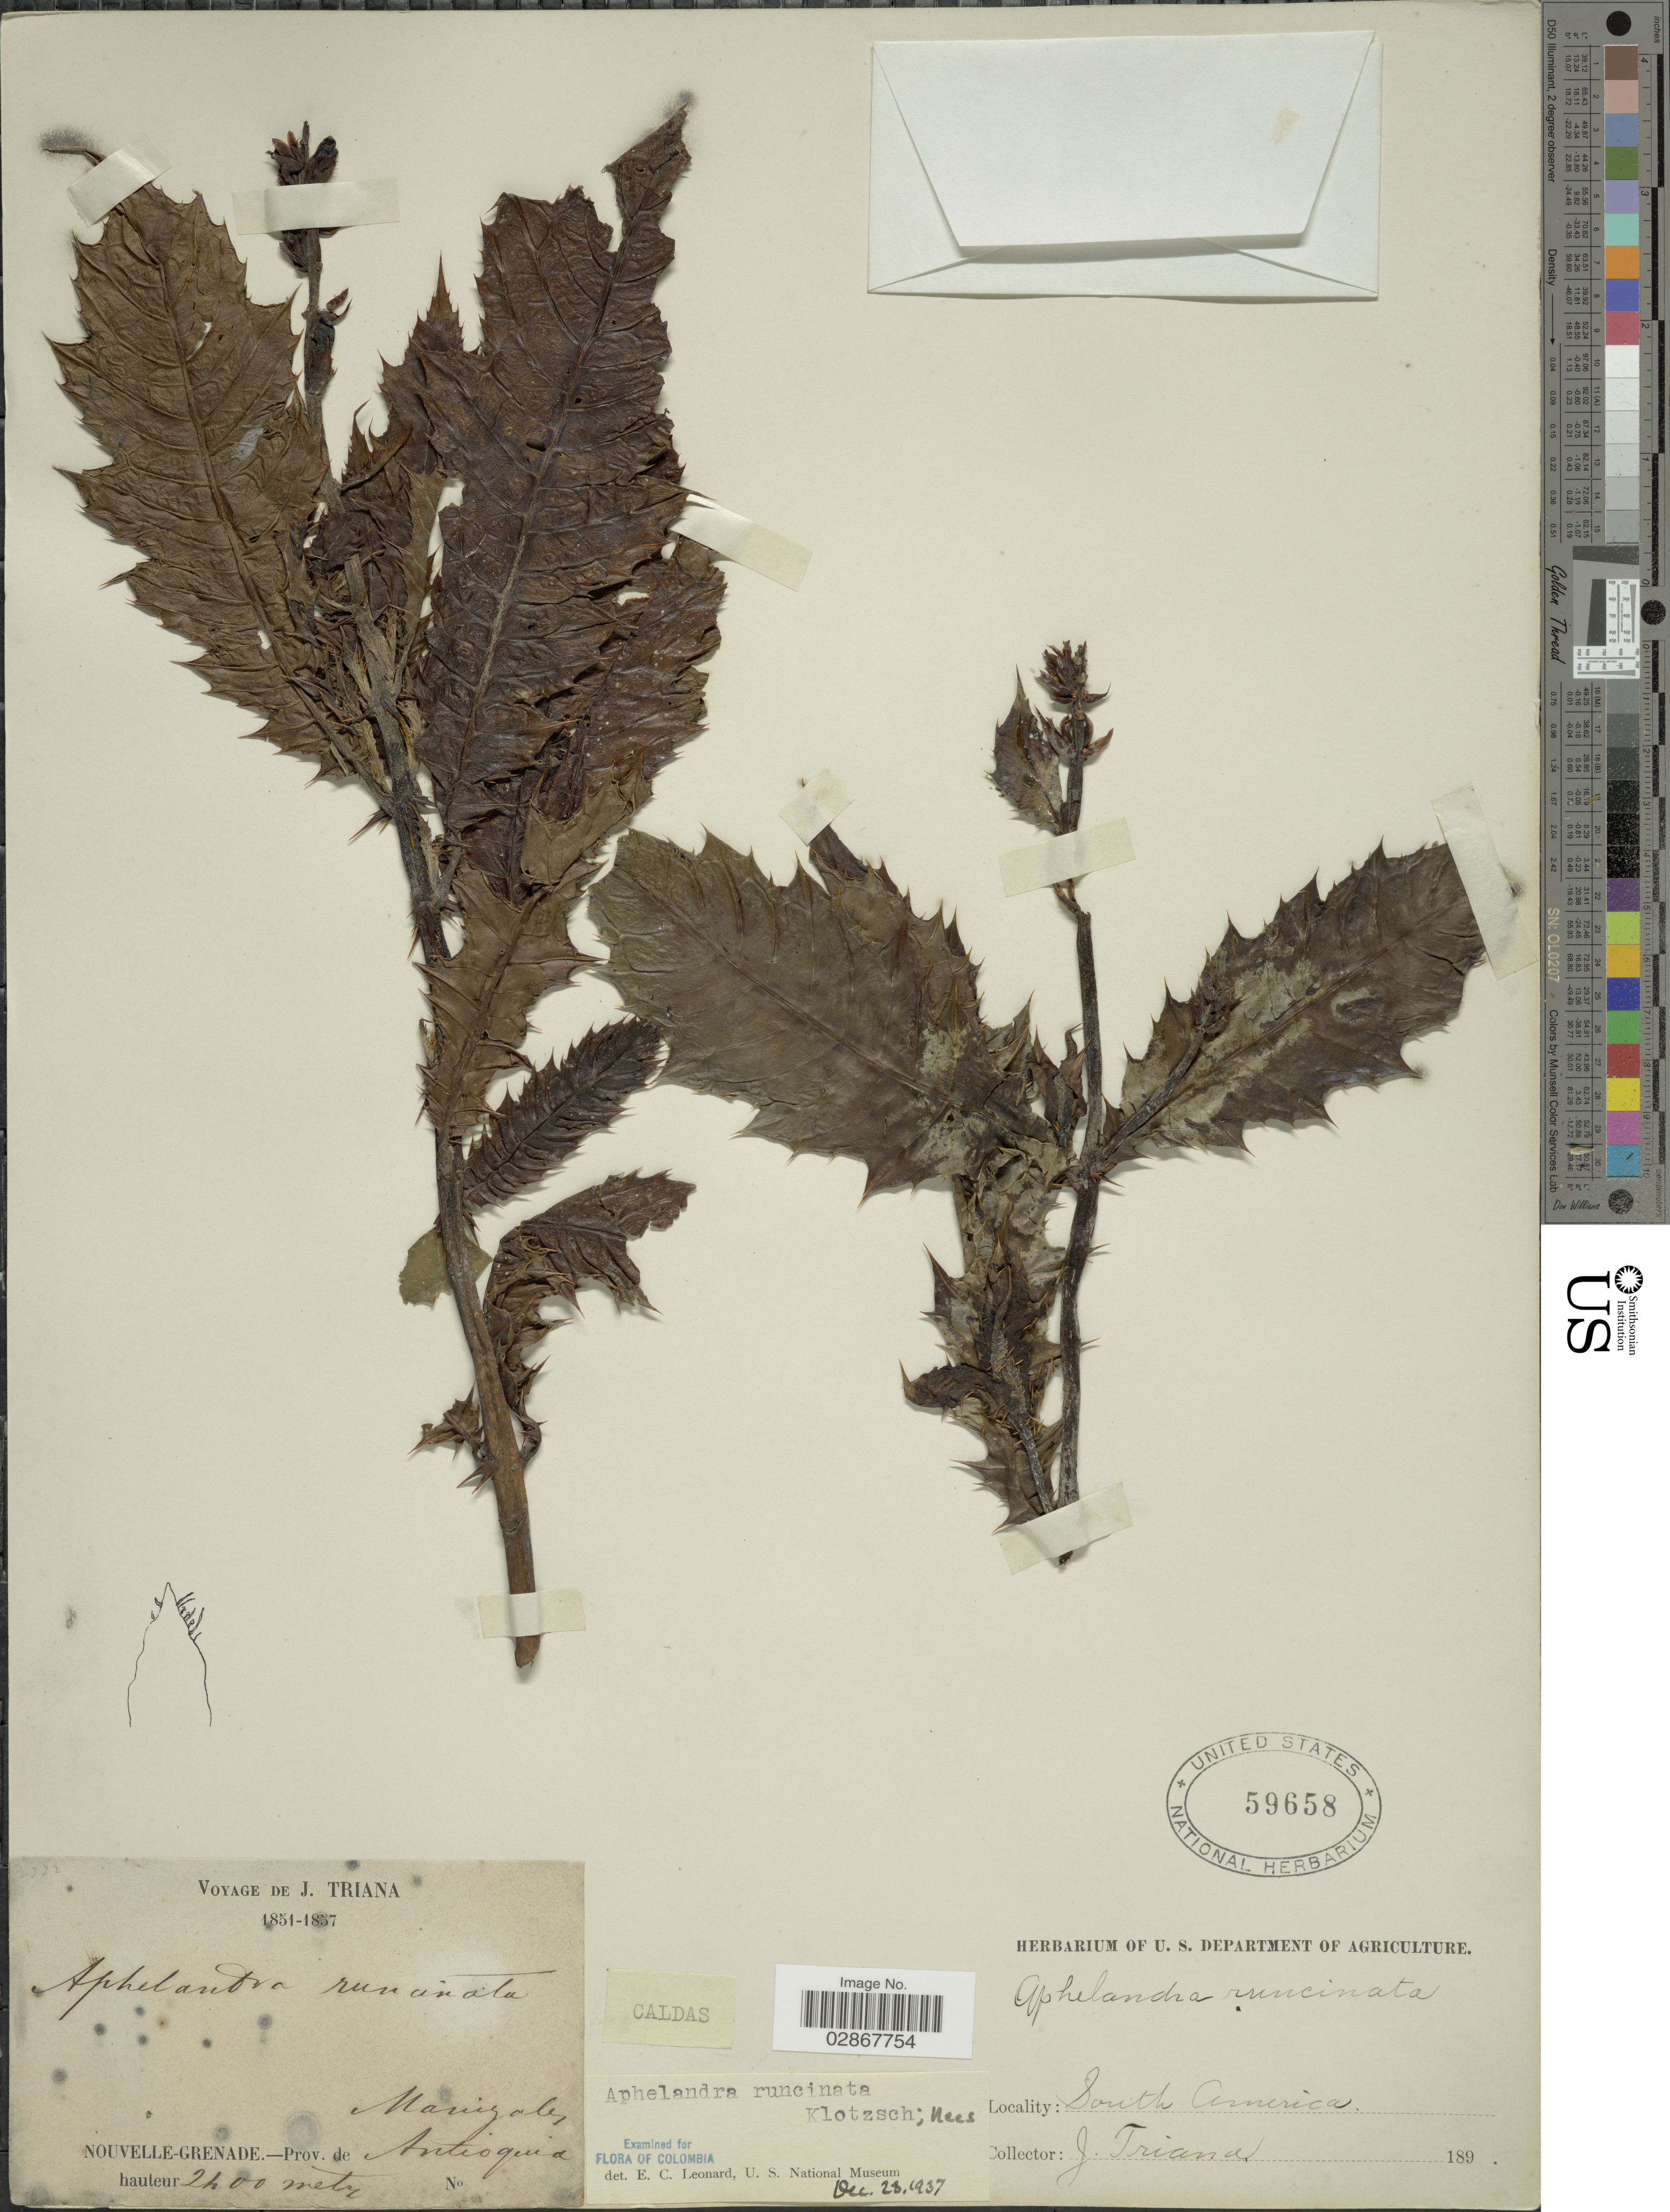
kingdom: Plantae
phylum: Tracheophyta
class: Magnoliopsida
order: Lamiales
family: Acanthaceae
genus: Aphelandra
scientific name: Aphelandra runcinata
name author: Klotzsch ex Nees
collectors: J. Triana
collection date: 1851/1857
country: Colombia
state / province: Antioquia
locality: Manizales. Nouvelle-Grenade-Prov. de Antioquia.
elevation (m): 2400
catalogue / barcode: US 59658